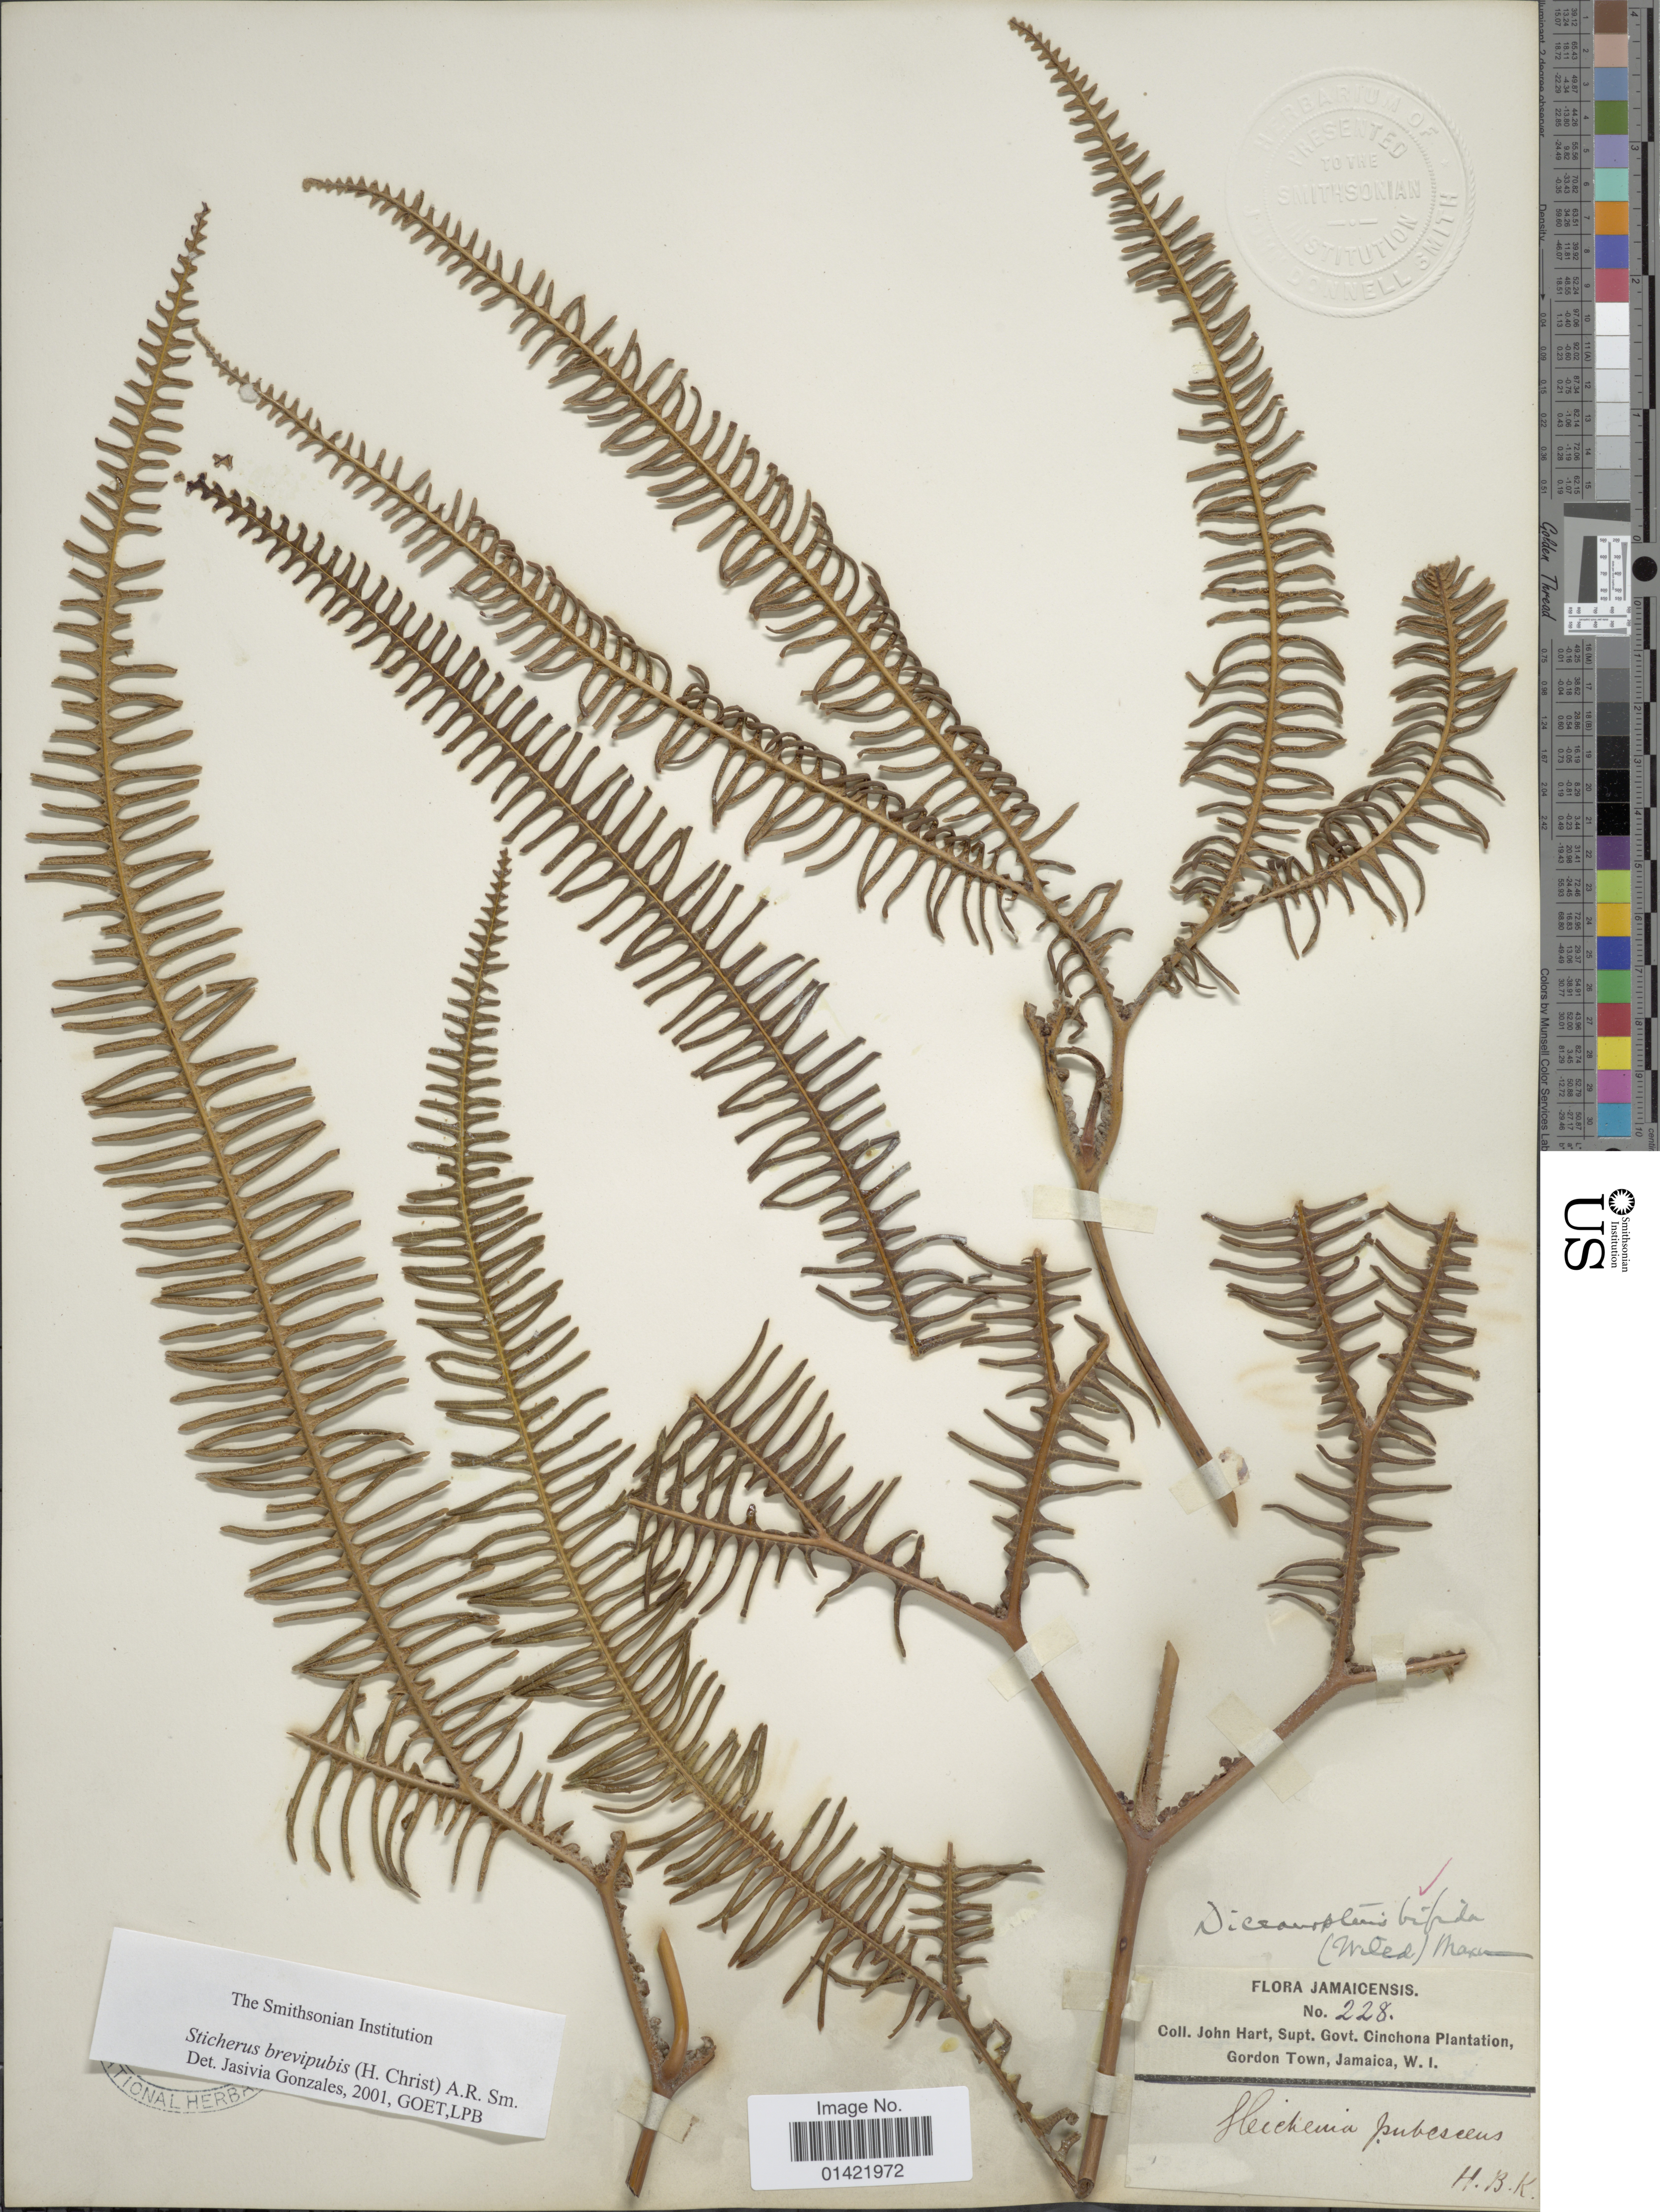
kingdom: Plantae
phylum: Tracheophyta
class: Polypodiopsida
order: Gleicheniales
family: Gleicheniaceae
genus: Sticherus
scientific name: Sticherus fulvus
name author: (Desv.) Ching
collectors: J. H. Hart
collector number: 228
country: Jamaica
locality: Supt. Govt. Cinchona Plantation, Gordon Town. W.I.